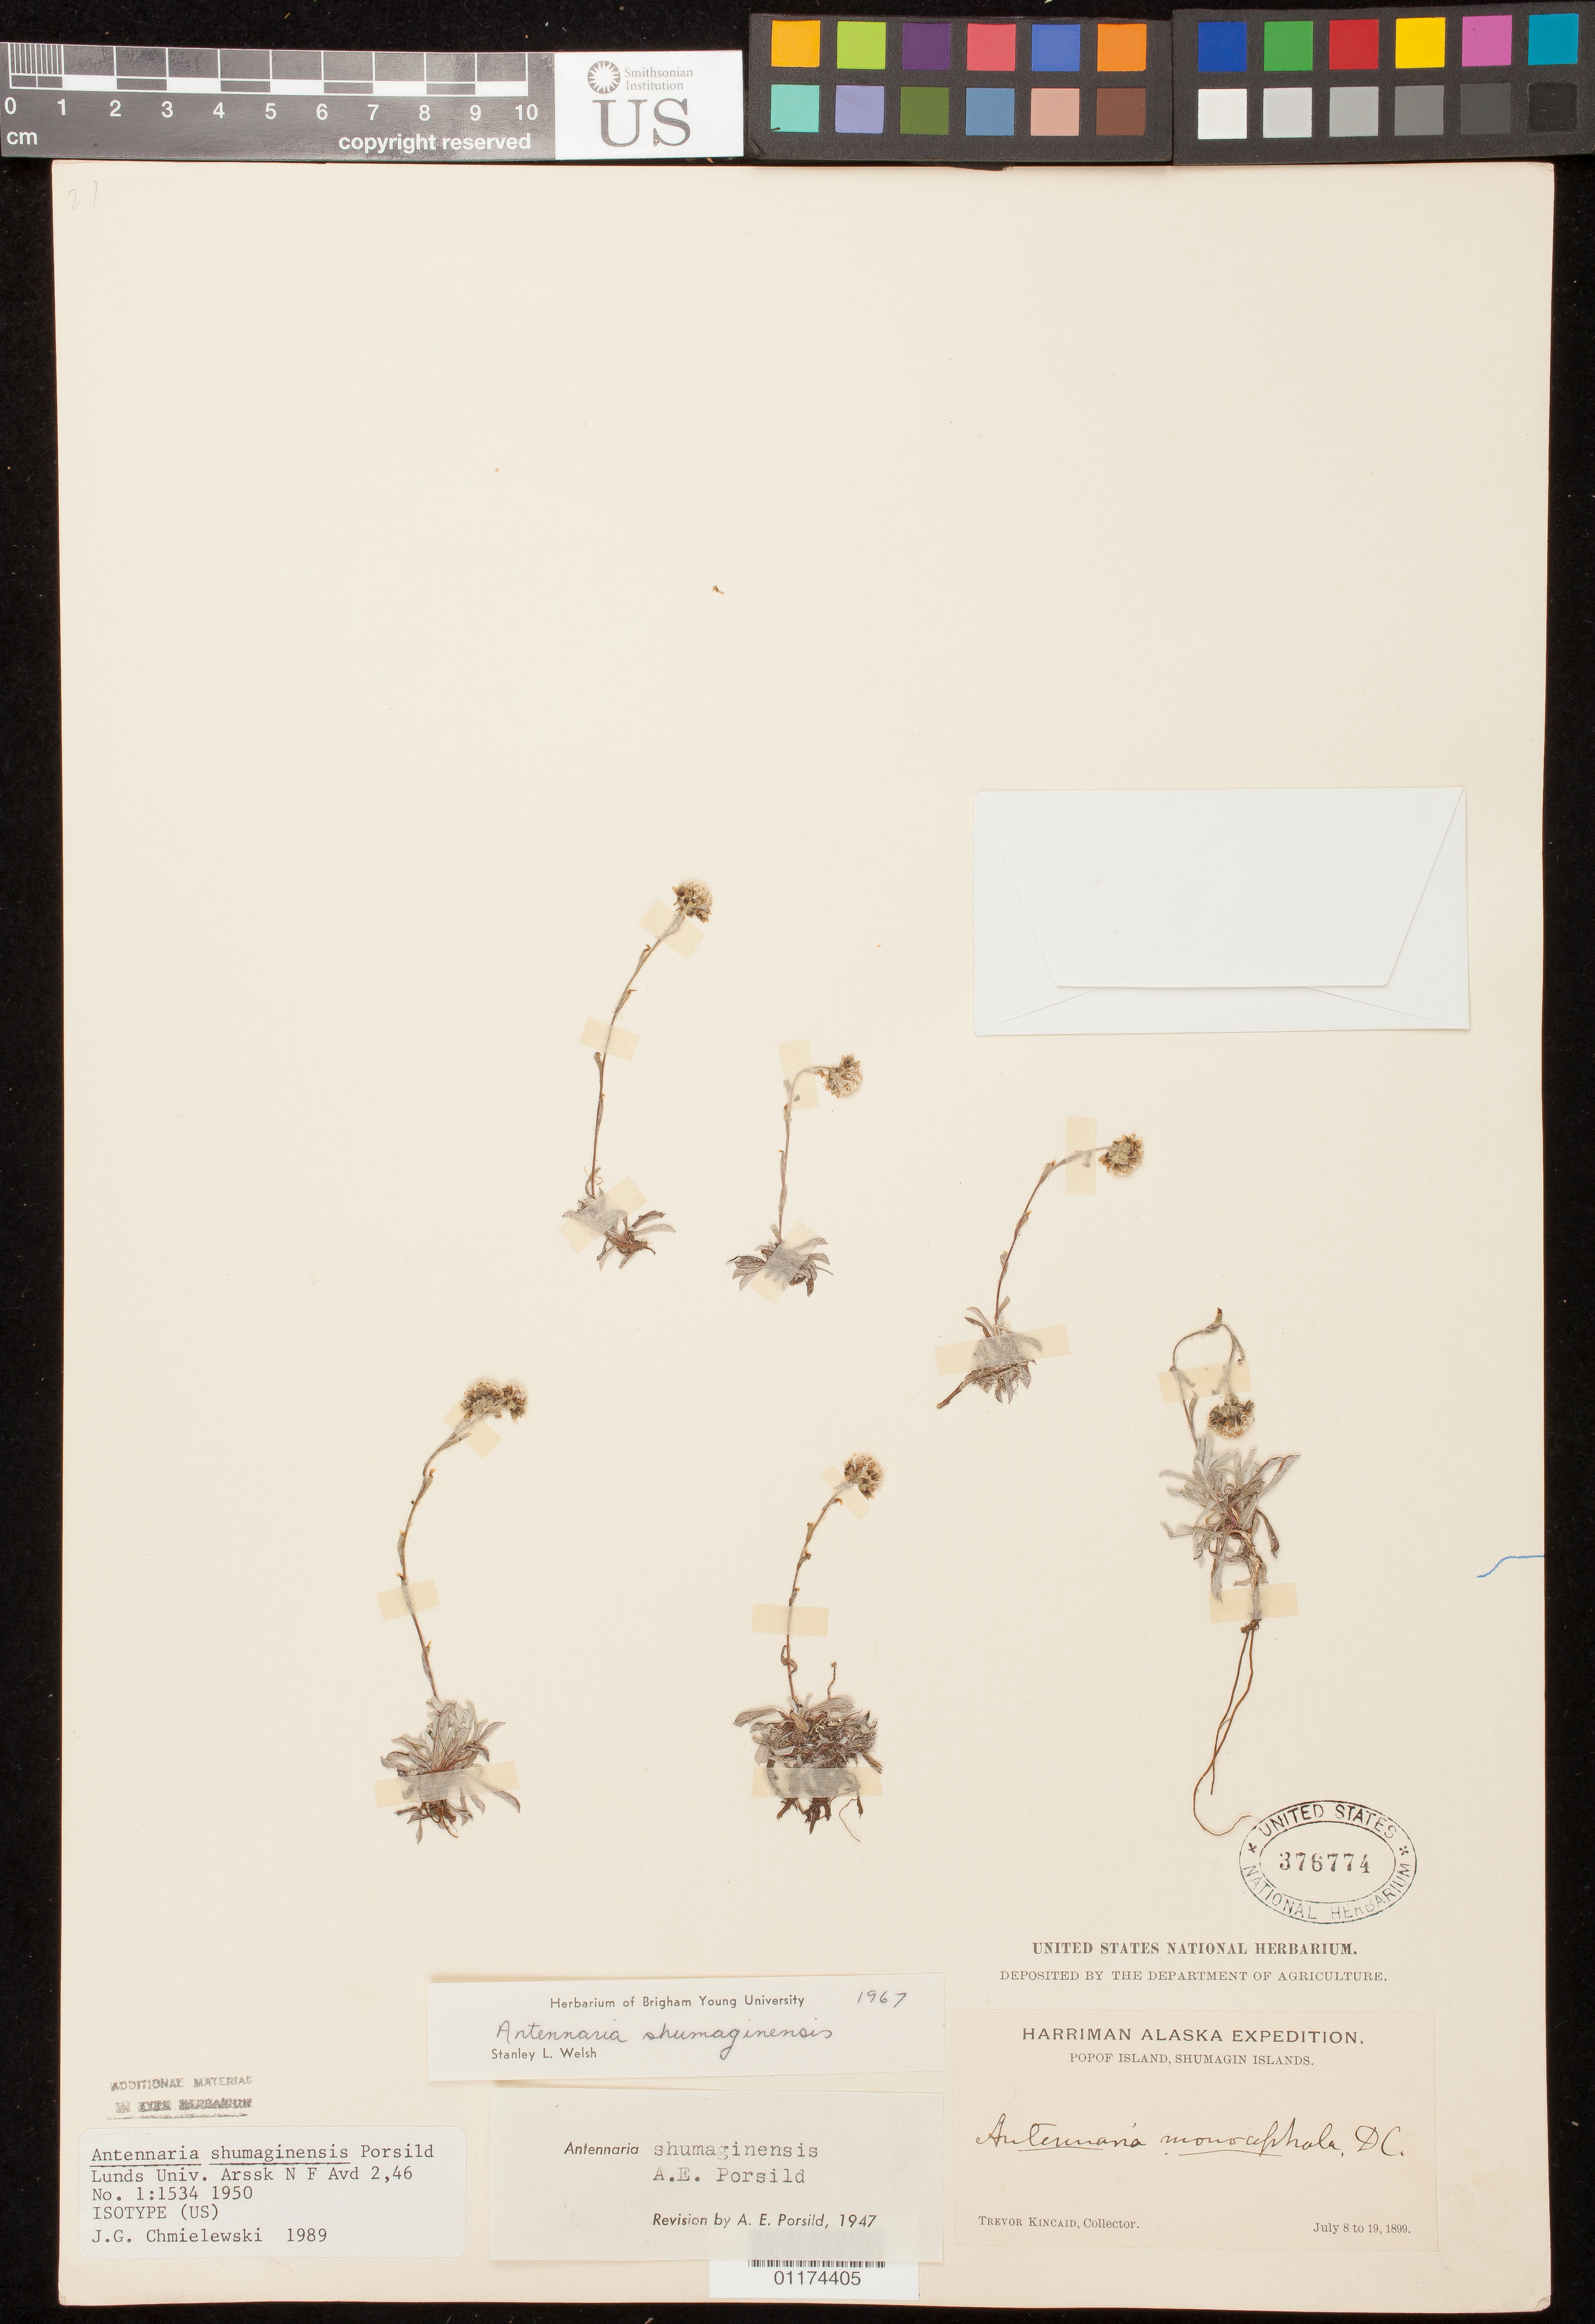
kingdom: Plantae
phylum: Tracheophyta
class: Magnoliopsida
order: Asterales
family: Asteraceae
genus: Antennaria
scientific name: Antennaria shumaginensis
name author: A.E. Porsild in Hultén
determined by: Chmielewski, J. G.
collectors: T. C. Kincaid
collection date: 1899-07-08/1899-07-19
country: United States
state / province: Alaska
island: Popof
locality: Popof Island, Shumagin Islands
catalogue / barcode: US 376774